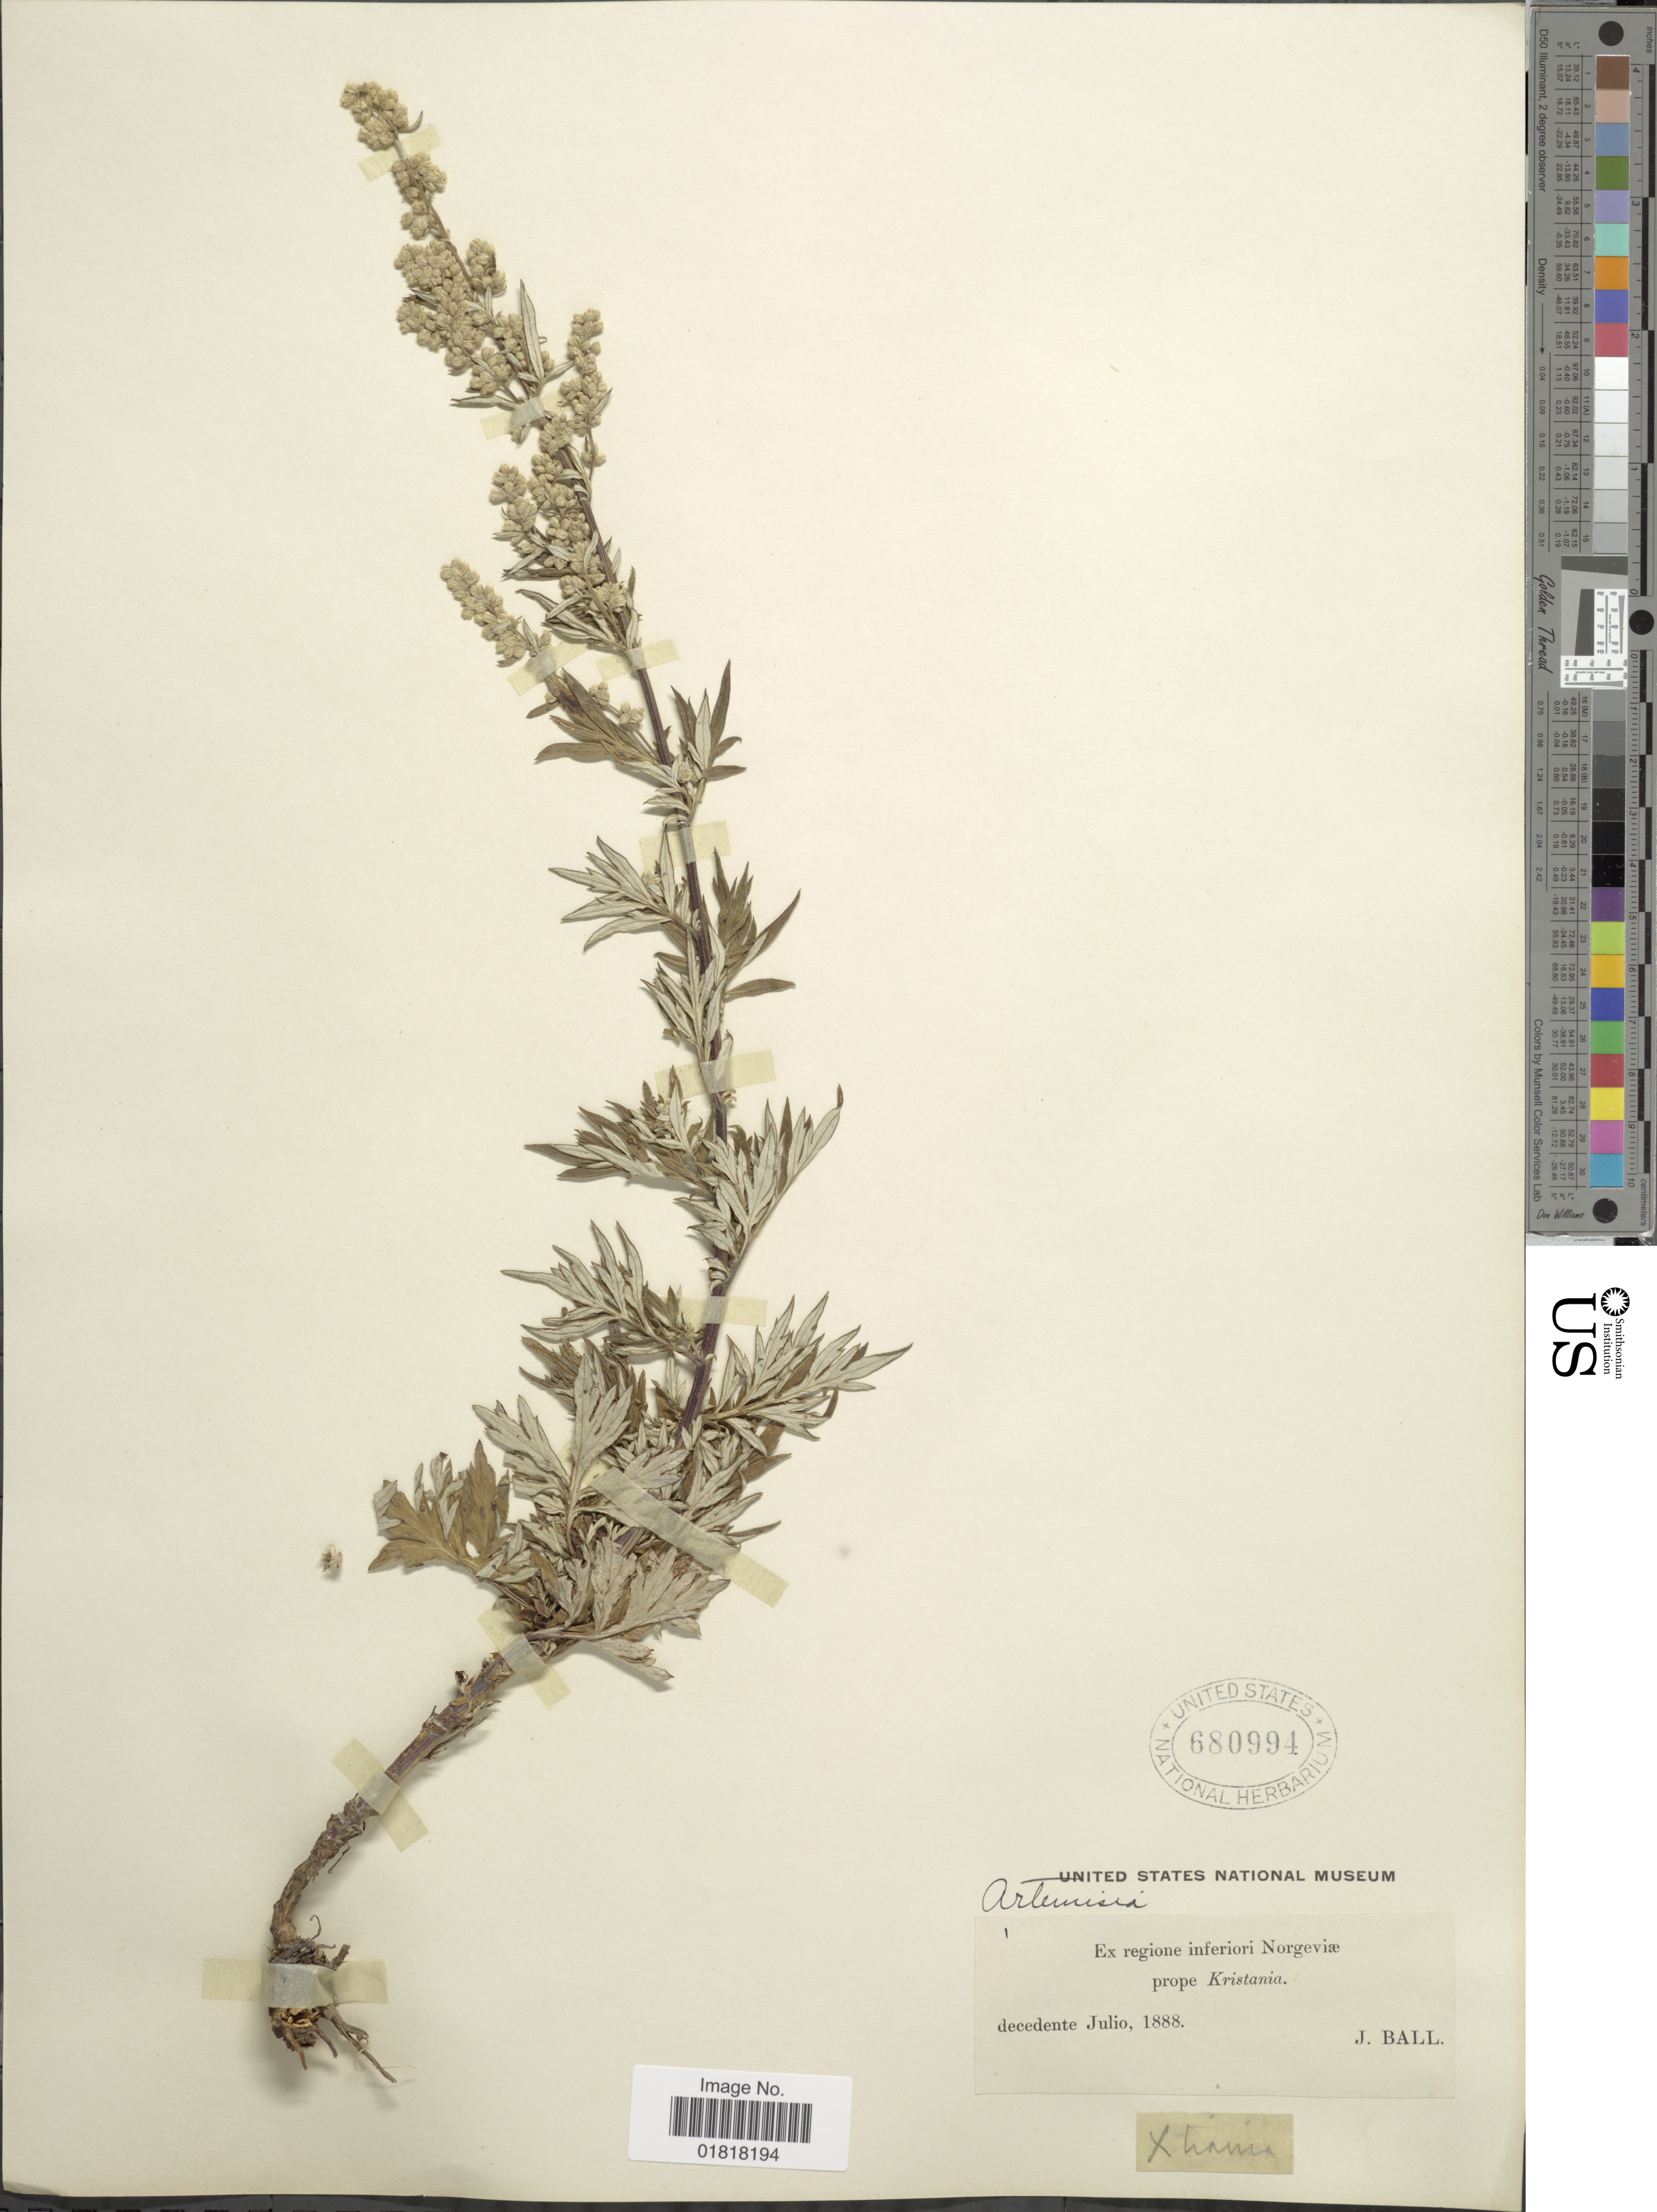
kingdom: Plantae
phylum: Tracheophyta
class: Magnoliopsida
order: Asterales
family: Asteraceae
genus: Artemisia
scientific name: Artemisia vulgaris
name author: L.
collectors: J. Ball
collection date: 1888-07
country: Norway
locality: Ex regione inferioro Norgeviae, prope Kristania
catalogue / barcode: US 680994